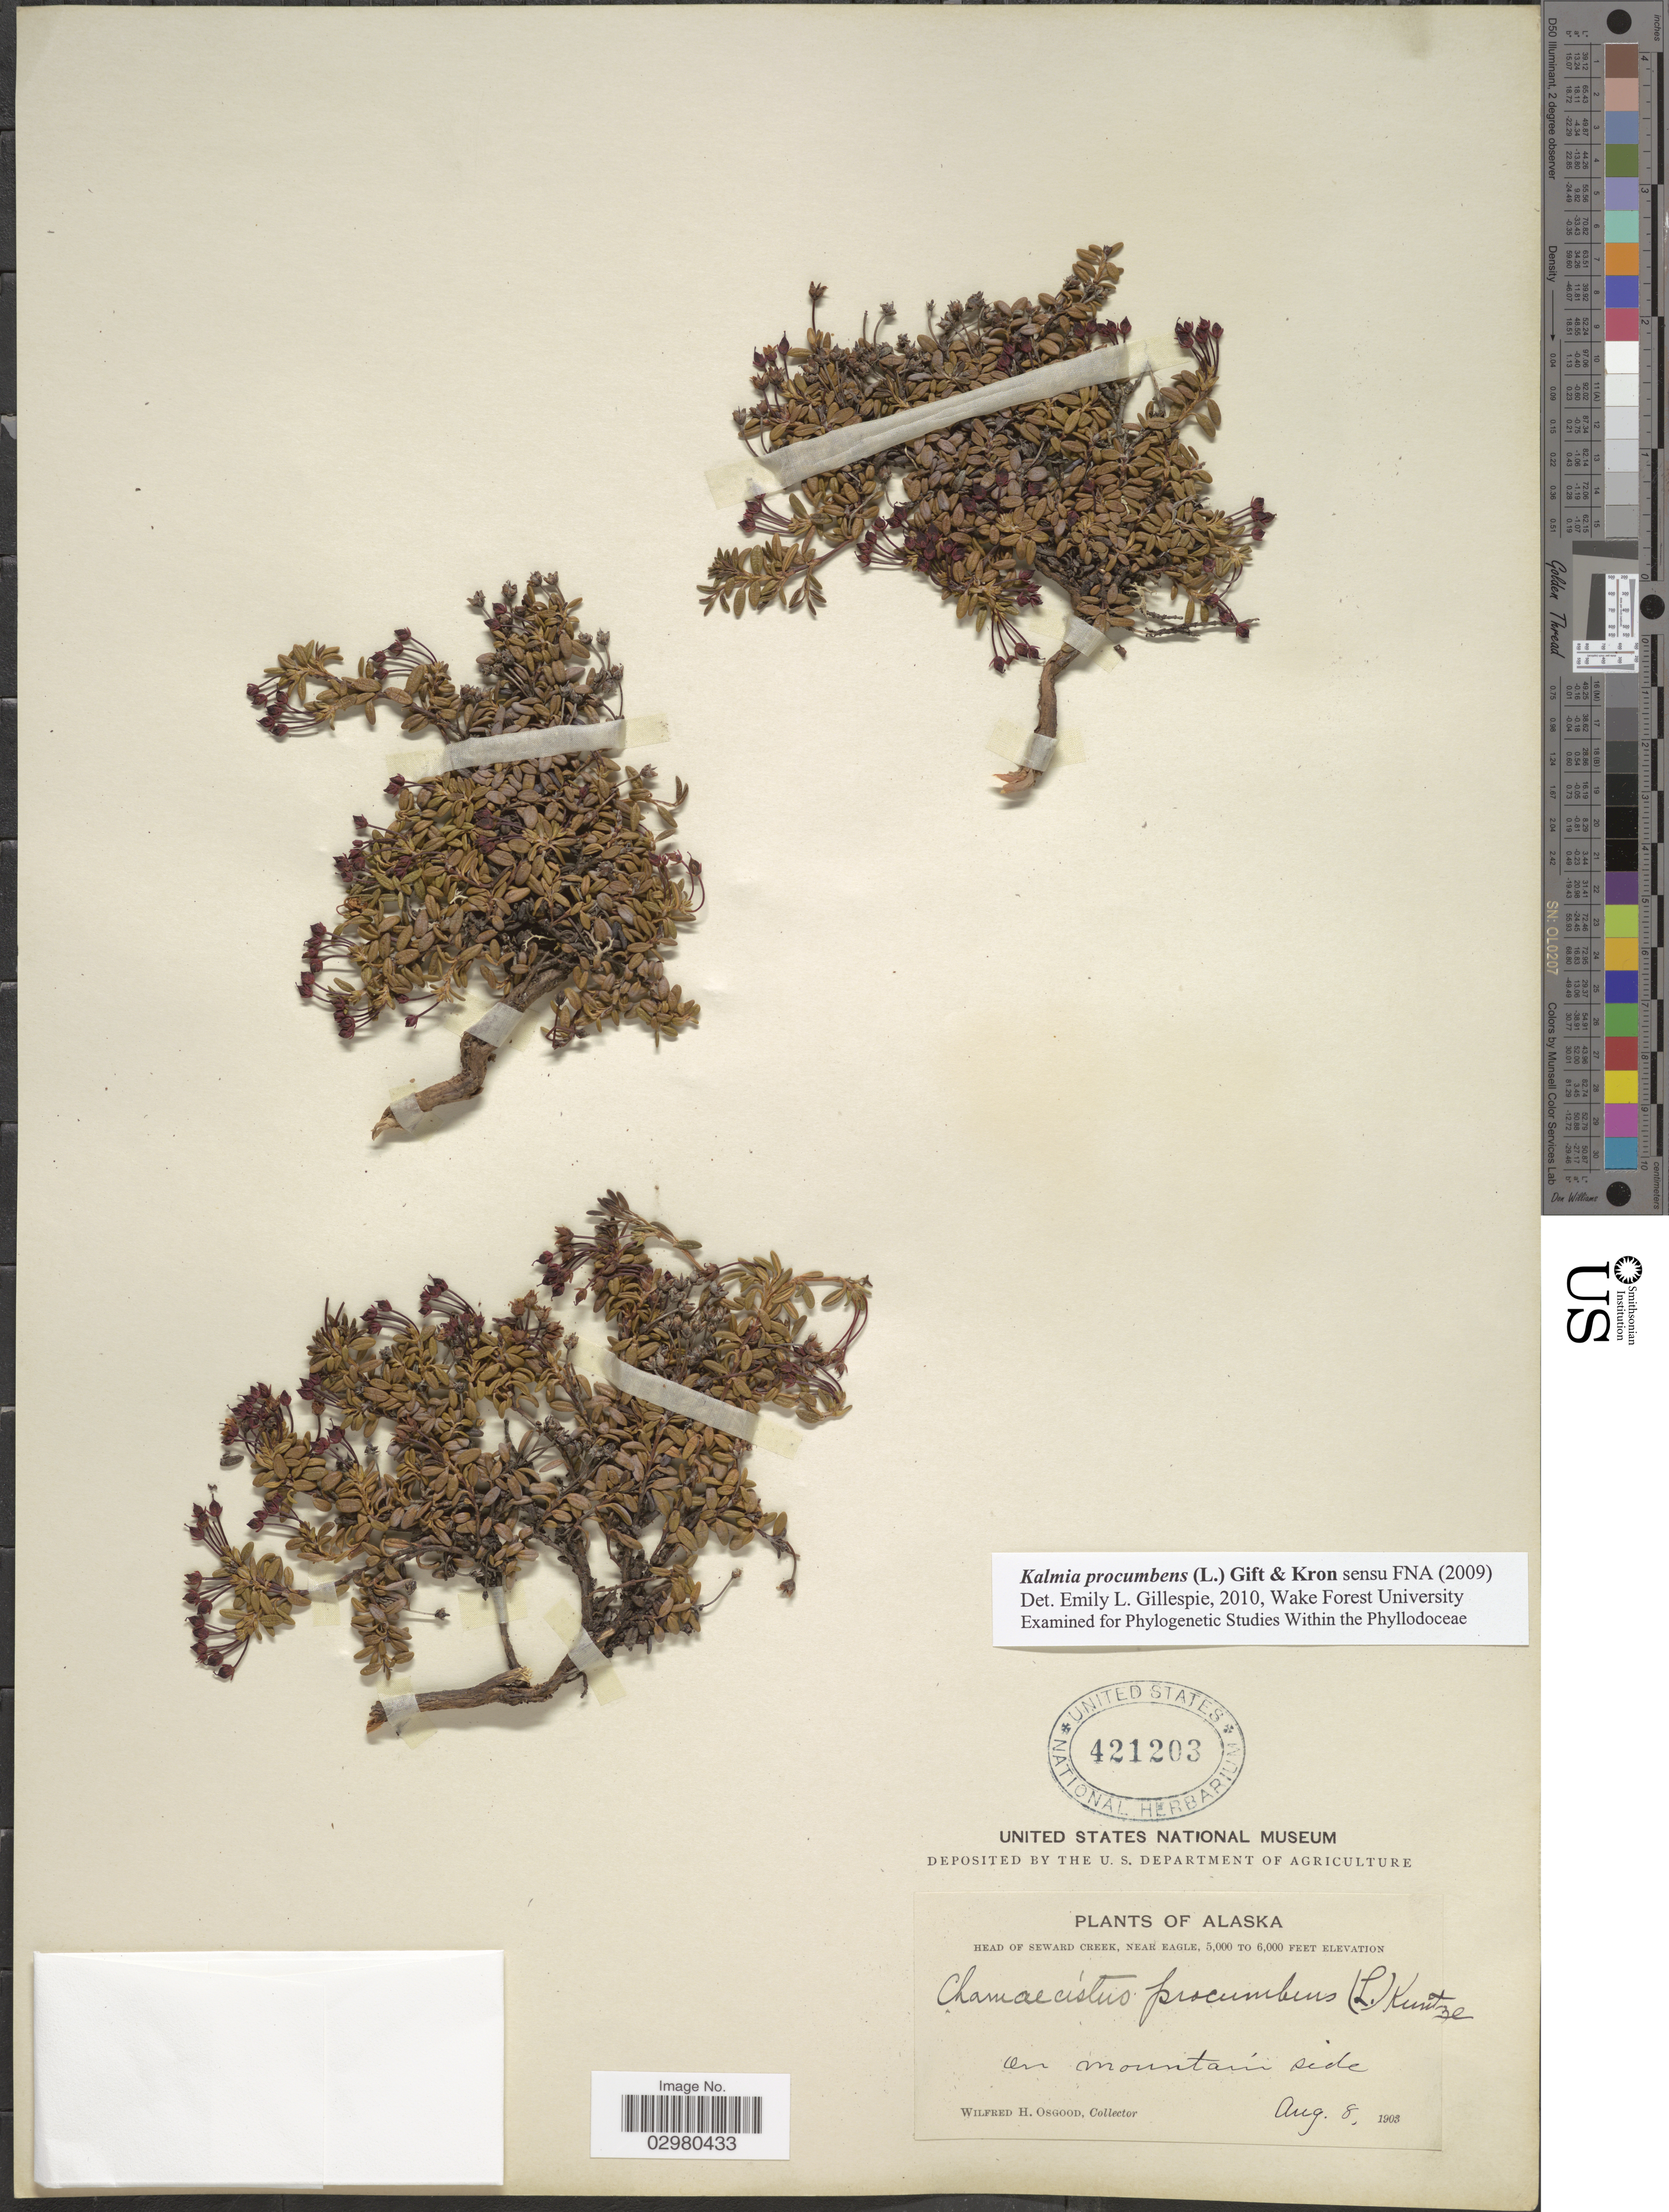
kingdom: Plantae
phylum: Tracheophyta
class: Magnoliopsida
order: Ericales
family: Ericaceae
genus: Loiseleuria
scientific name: Loiseleuria procumbens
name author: (L.) Desv.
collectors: W. Osgood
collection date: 1903-08-08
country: United States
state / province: Alaska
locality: Head of Seward Creek, near Eagle.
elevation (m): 1524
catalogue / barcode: US 421203